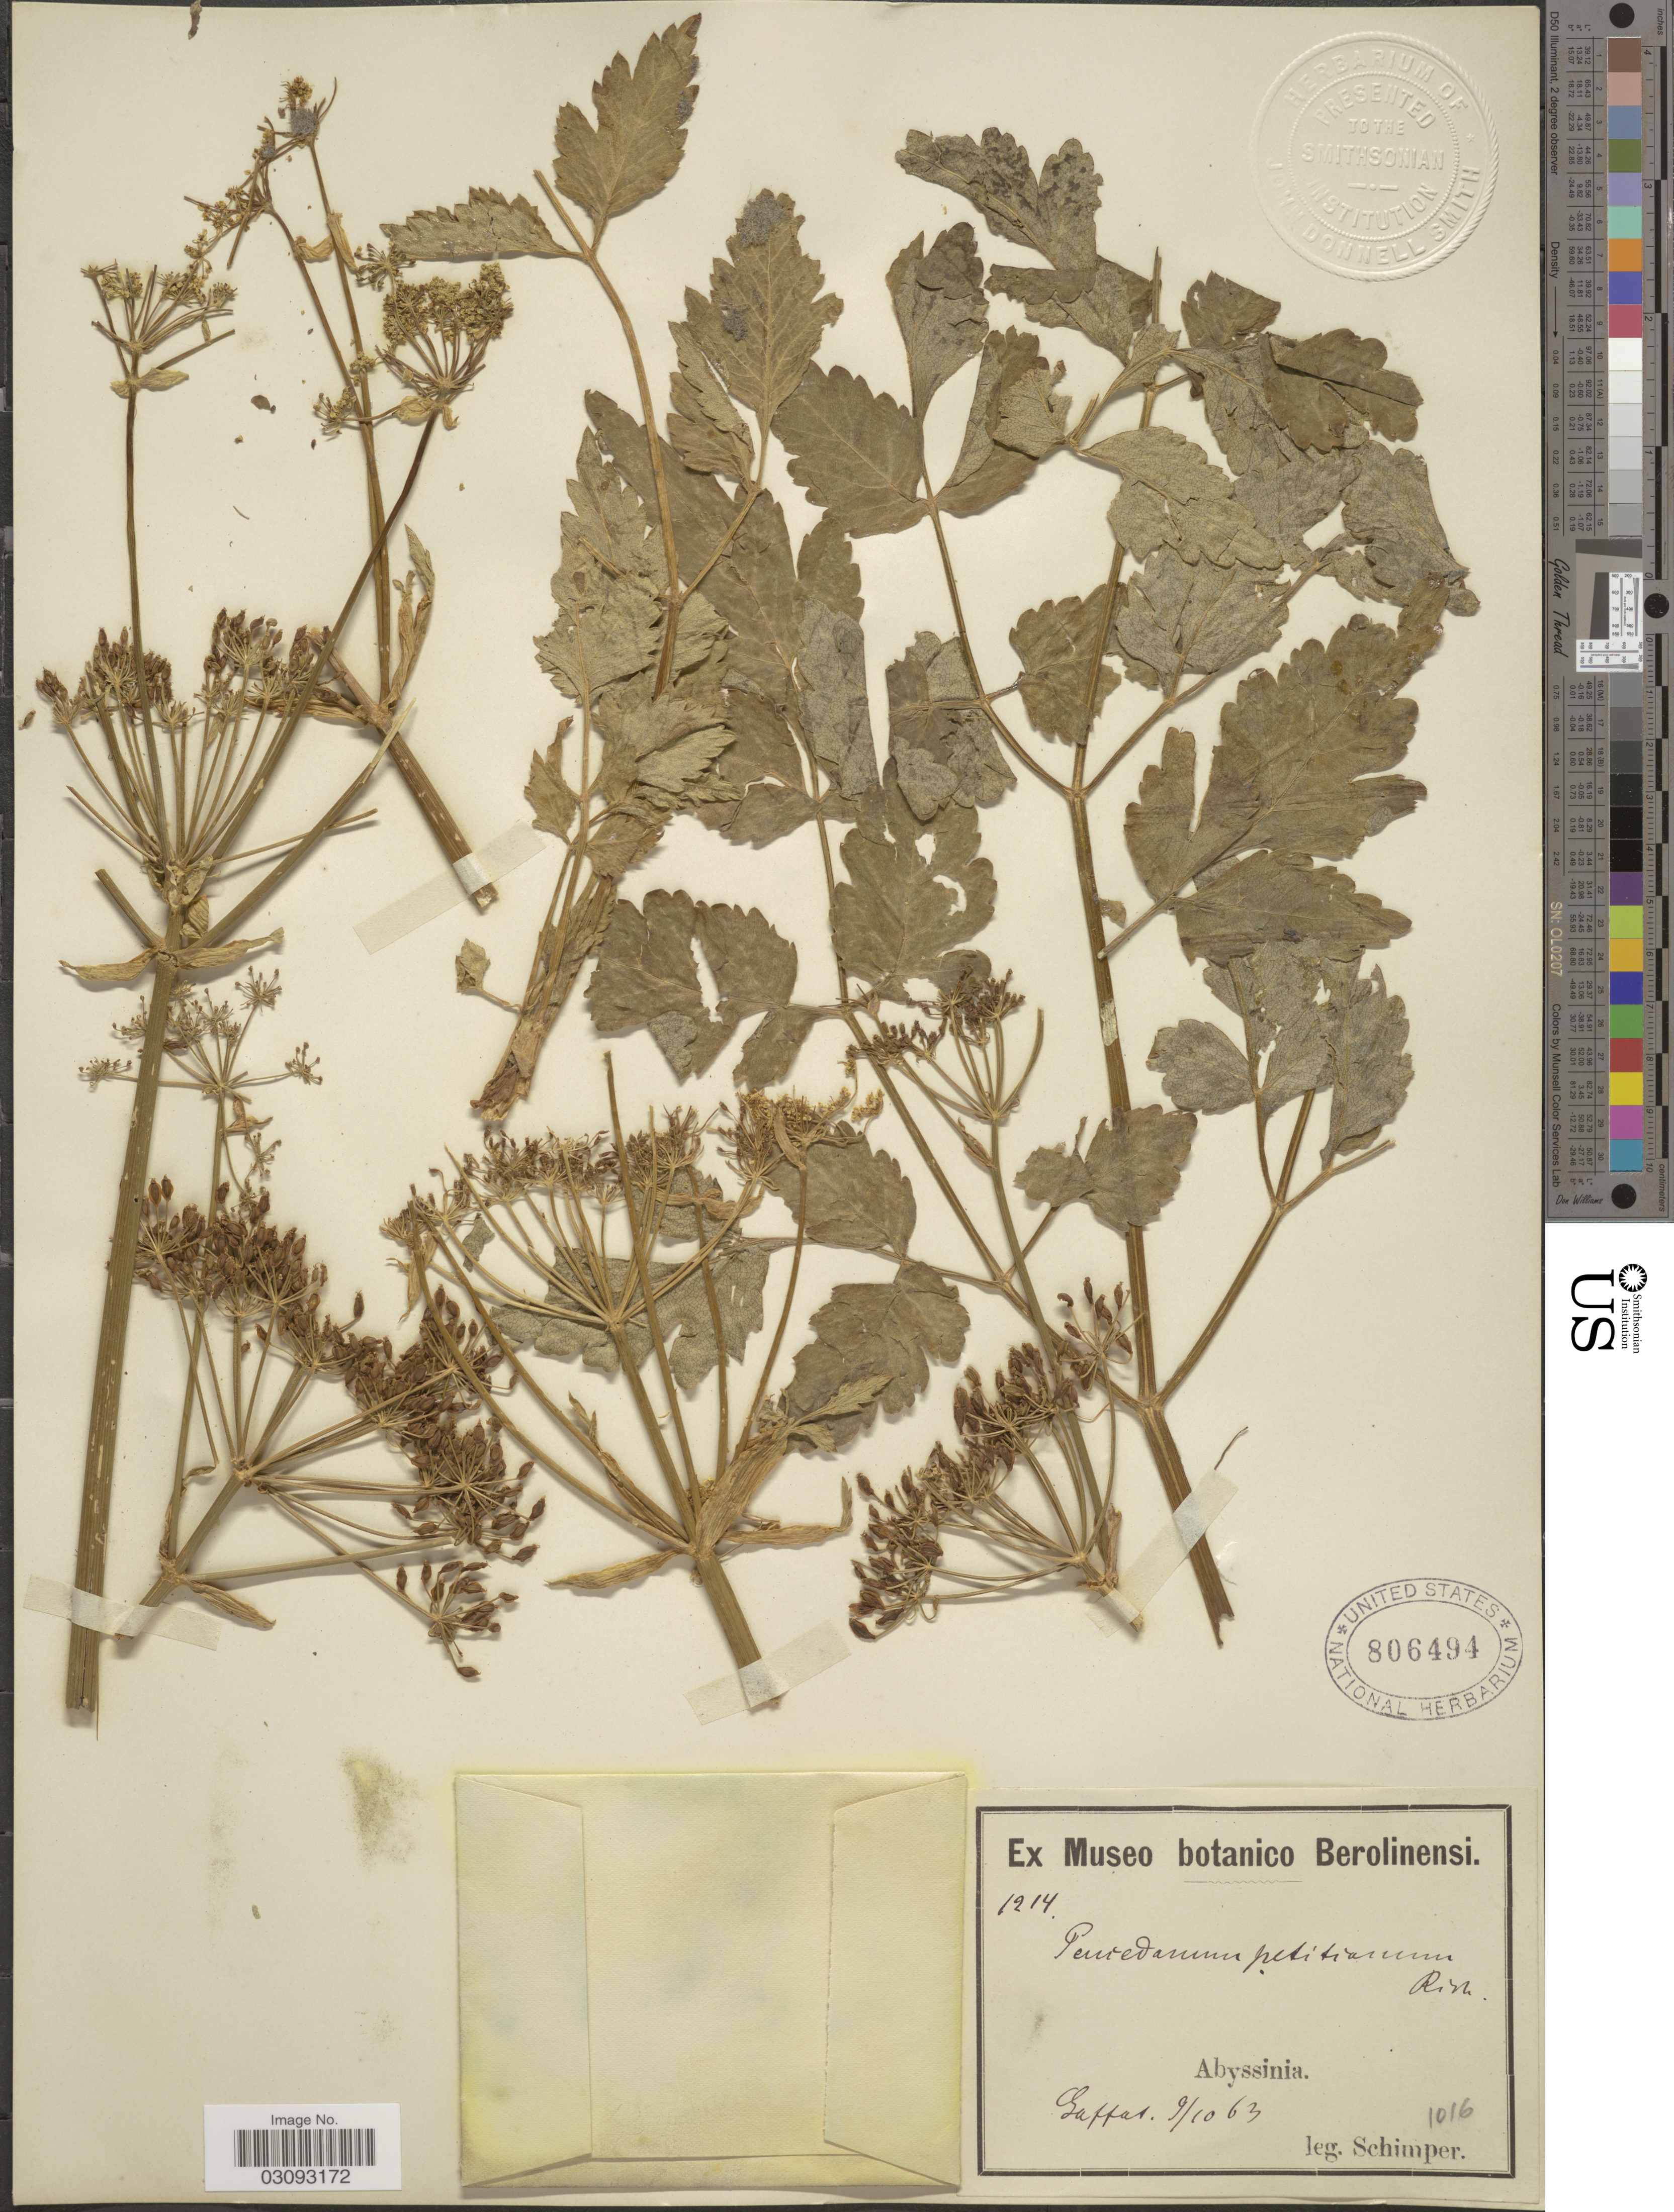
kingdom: Plantae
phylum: Tracheophyta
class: Magnoliopsida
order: Apiales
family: Apiaceae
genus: Peucedanum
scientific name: Peucedanum petitianum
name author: A. Rich.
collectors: -. Schimper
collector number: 1214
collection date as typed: Transcribed d/m/y: 9/10/63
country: Eritrea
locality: Abyssinia. Gaffat [interpreted].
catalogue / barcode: US 806494